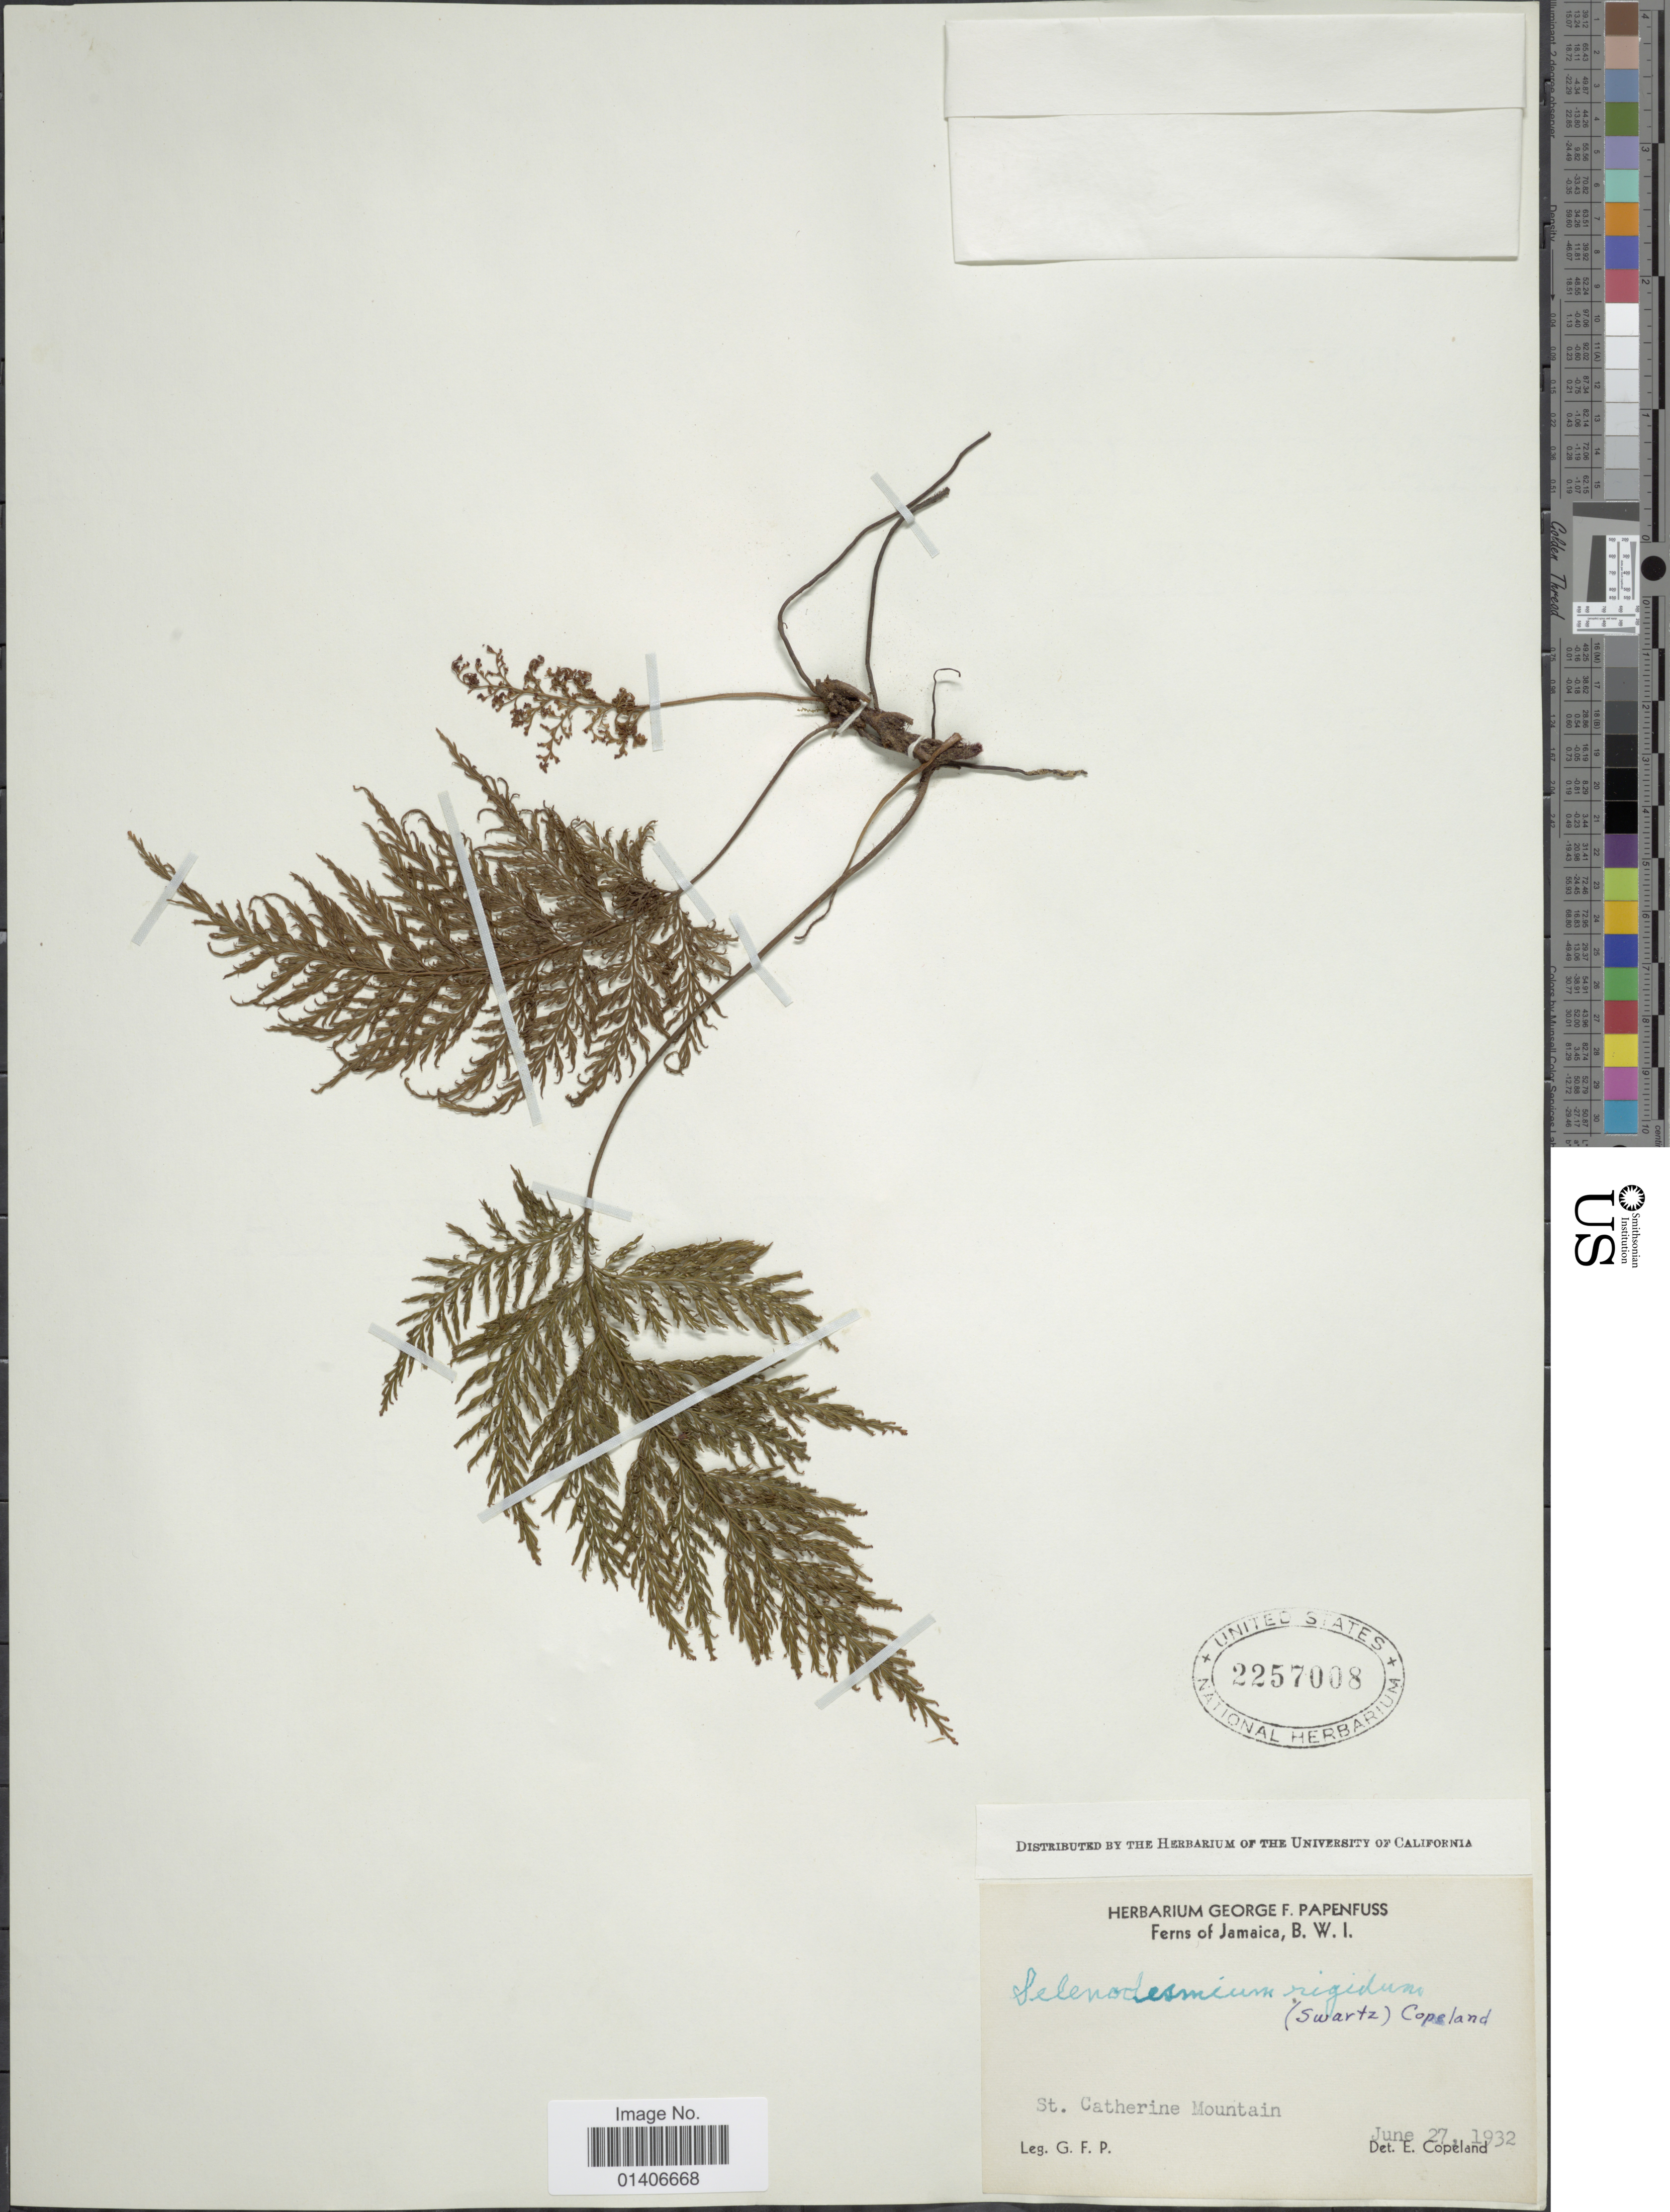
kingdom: Plantae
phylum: Tracheophyta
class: Polypodiopsida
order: Hymenophyllales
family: Hymenophyllaceae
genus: Abrodictyum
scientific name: Abrodictyum rigidum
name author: (Sw.) Ebihara & Dubuisson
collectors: G. Papenfuss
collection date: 1932-06-27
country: Jamaica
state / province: Saint Catherine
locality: B.W.I. St Catherine Mountain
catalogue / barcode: US 2257008